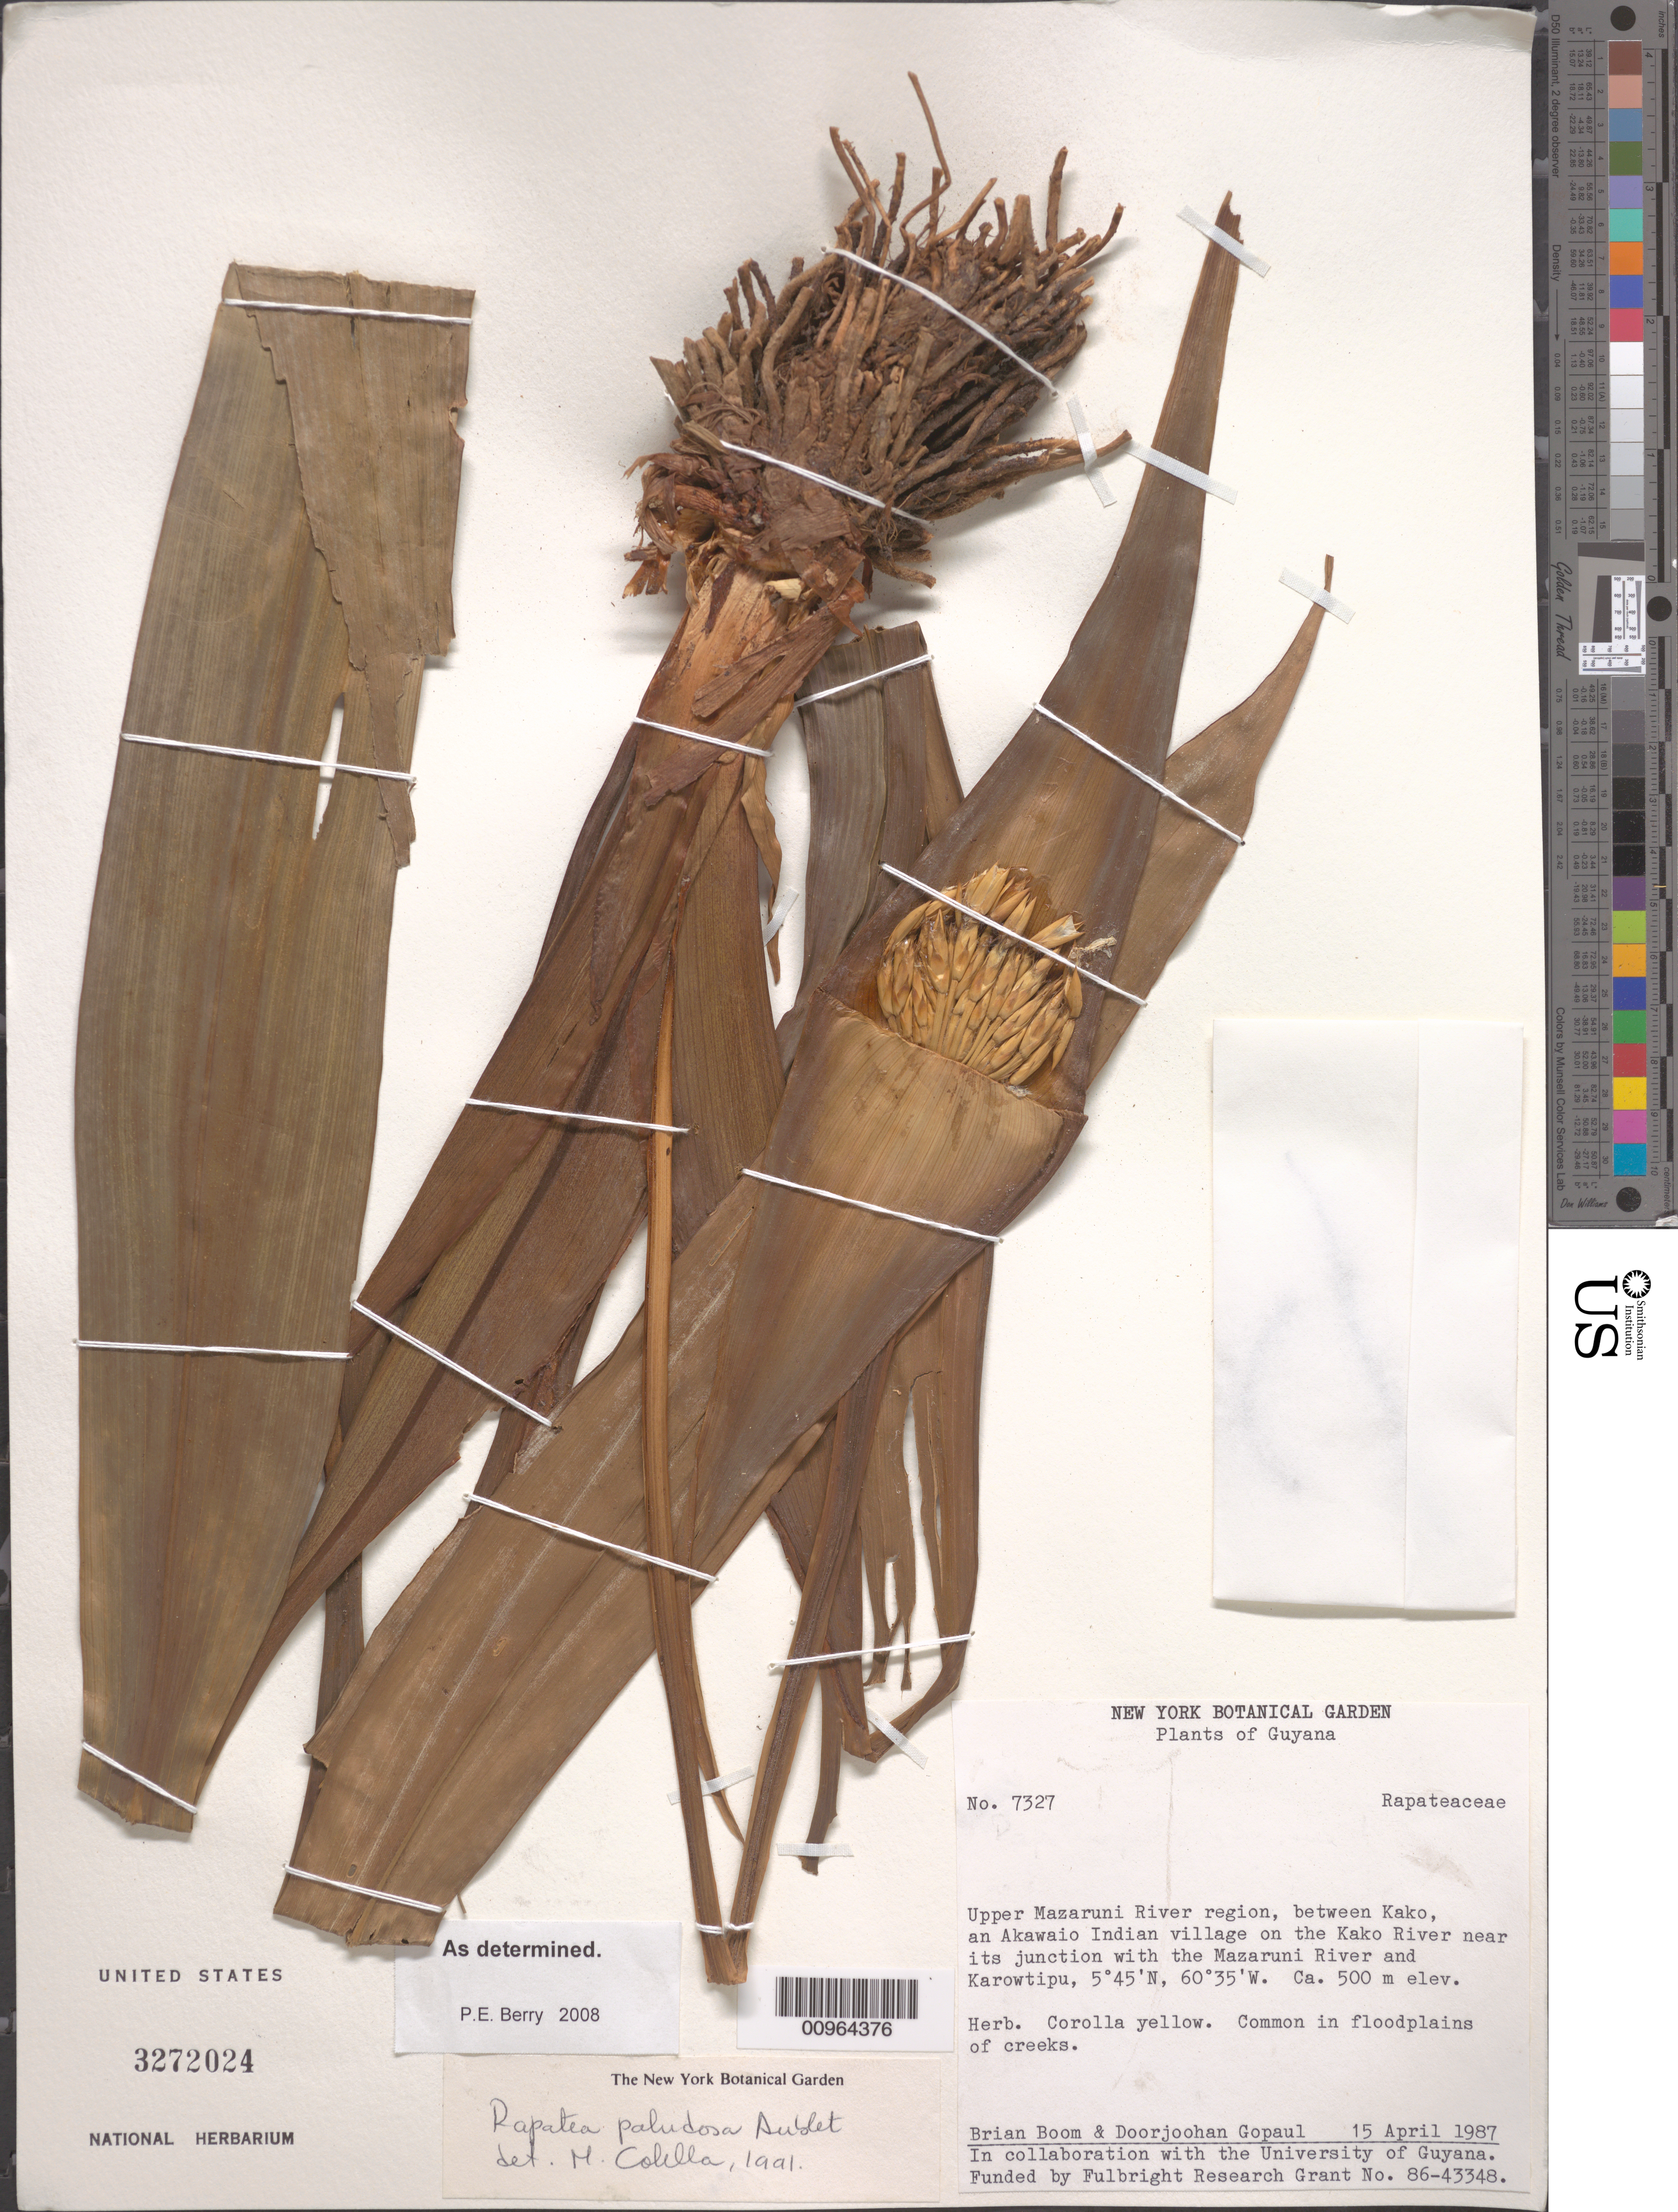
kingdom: Plantae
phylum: Tracheophyta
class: Liliopsida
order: Poales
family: Rapateaceae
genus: Rapatea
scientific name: Rapatea paludosa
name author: Aubl.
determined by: Berry, P. E., (WIS), University of Wisconsin - Madison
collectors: B. M. Boom & D. Gopaul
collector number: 7327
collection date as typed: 15-Apr-87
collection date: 1987-04-15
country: Guyana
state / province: Cuyuni-Mazaruni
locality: Karowtipu Mt., upper Mazaruni R. region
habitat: Floodplains of creeks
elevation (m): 500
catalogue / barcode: US 3272024